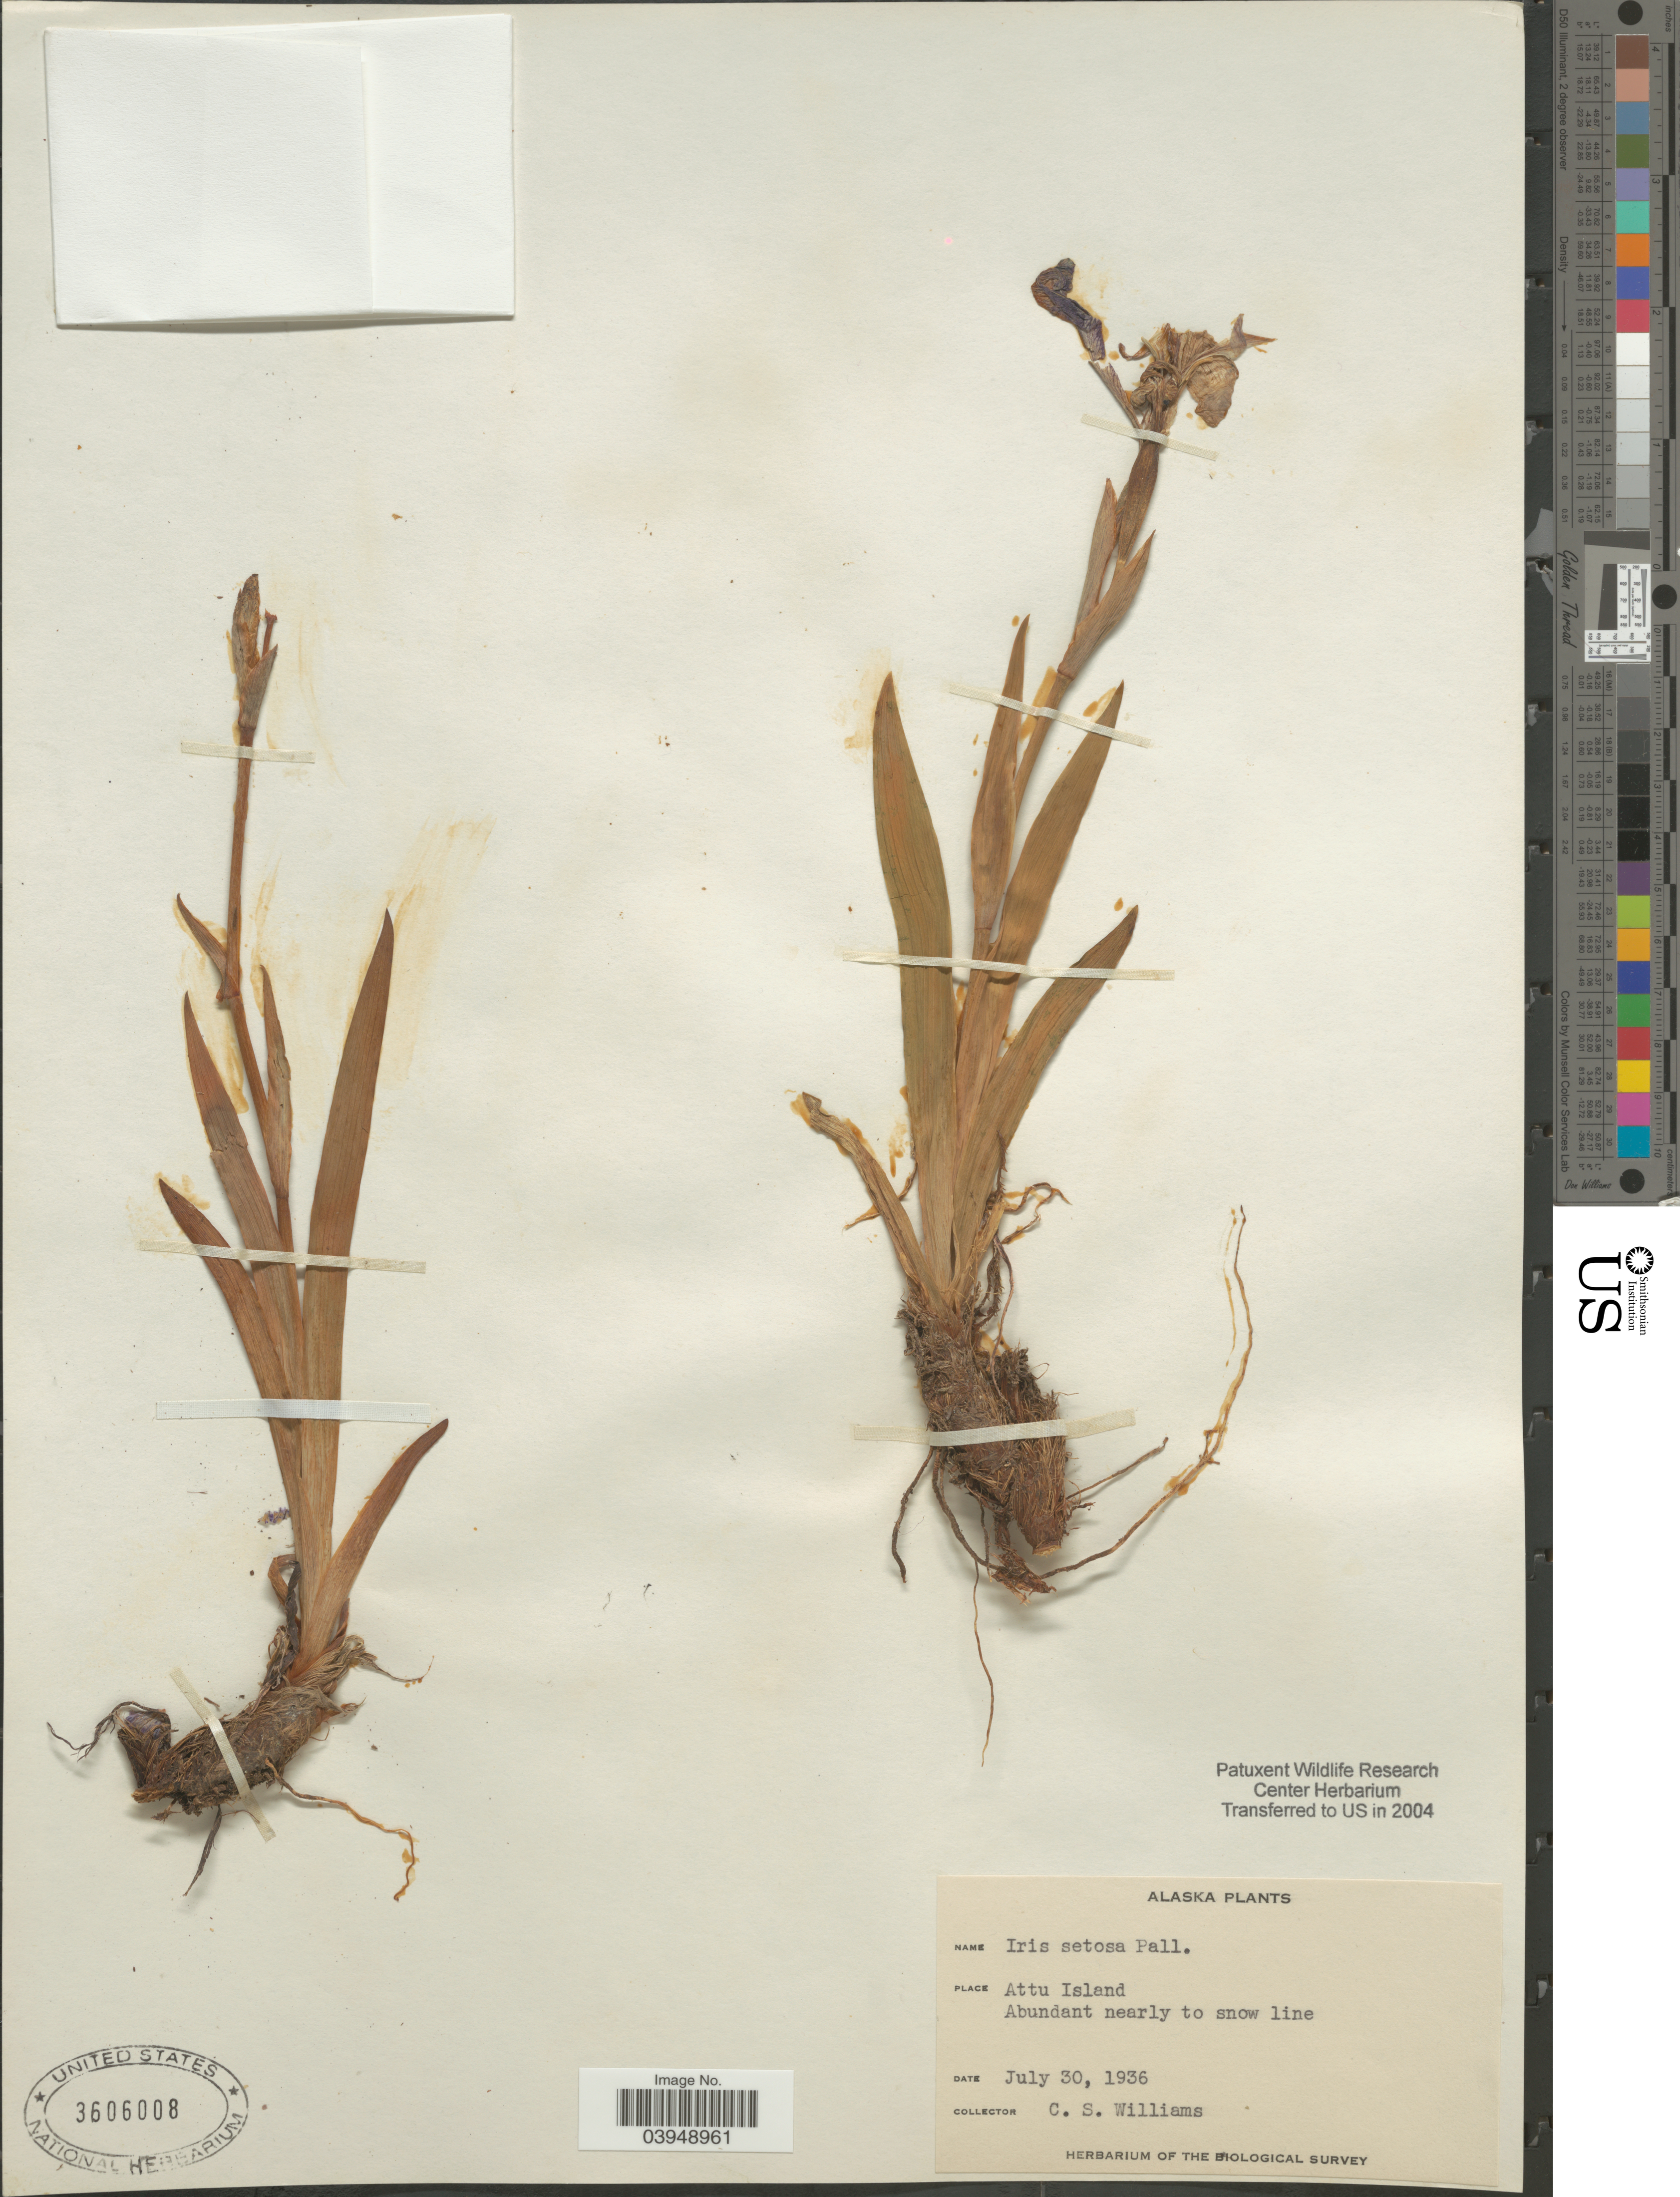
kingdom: Plantae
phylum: Tracheophyta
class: Liliopsida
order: Asparagales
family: Iridaceae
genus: Iris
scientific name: Iris setosa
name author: Pall. ex Link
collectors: C. Williams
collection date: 1936-07-30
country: United States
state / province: Alaska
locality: Attu Island. Abundant nearly to snow line.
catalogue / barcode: US 3606008